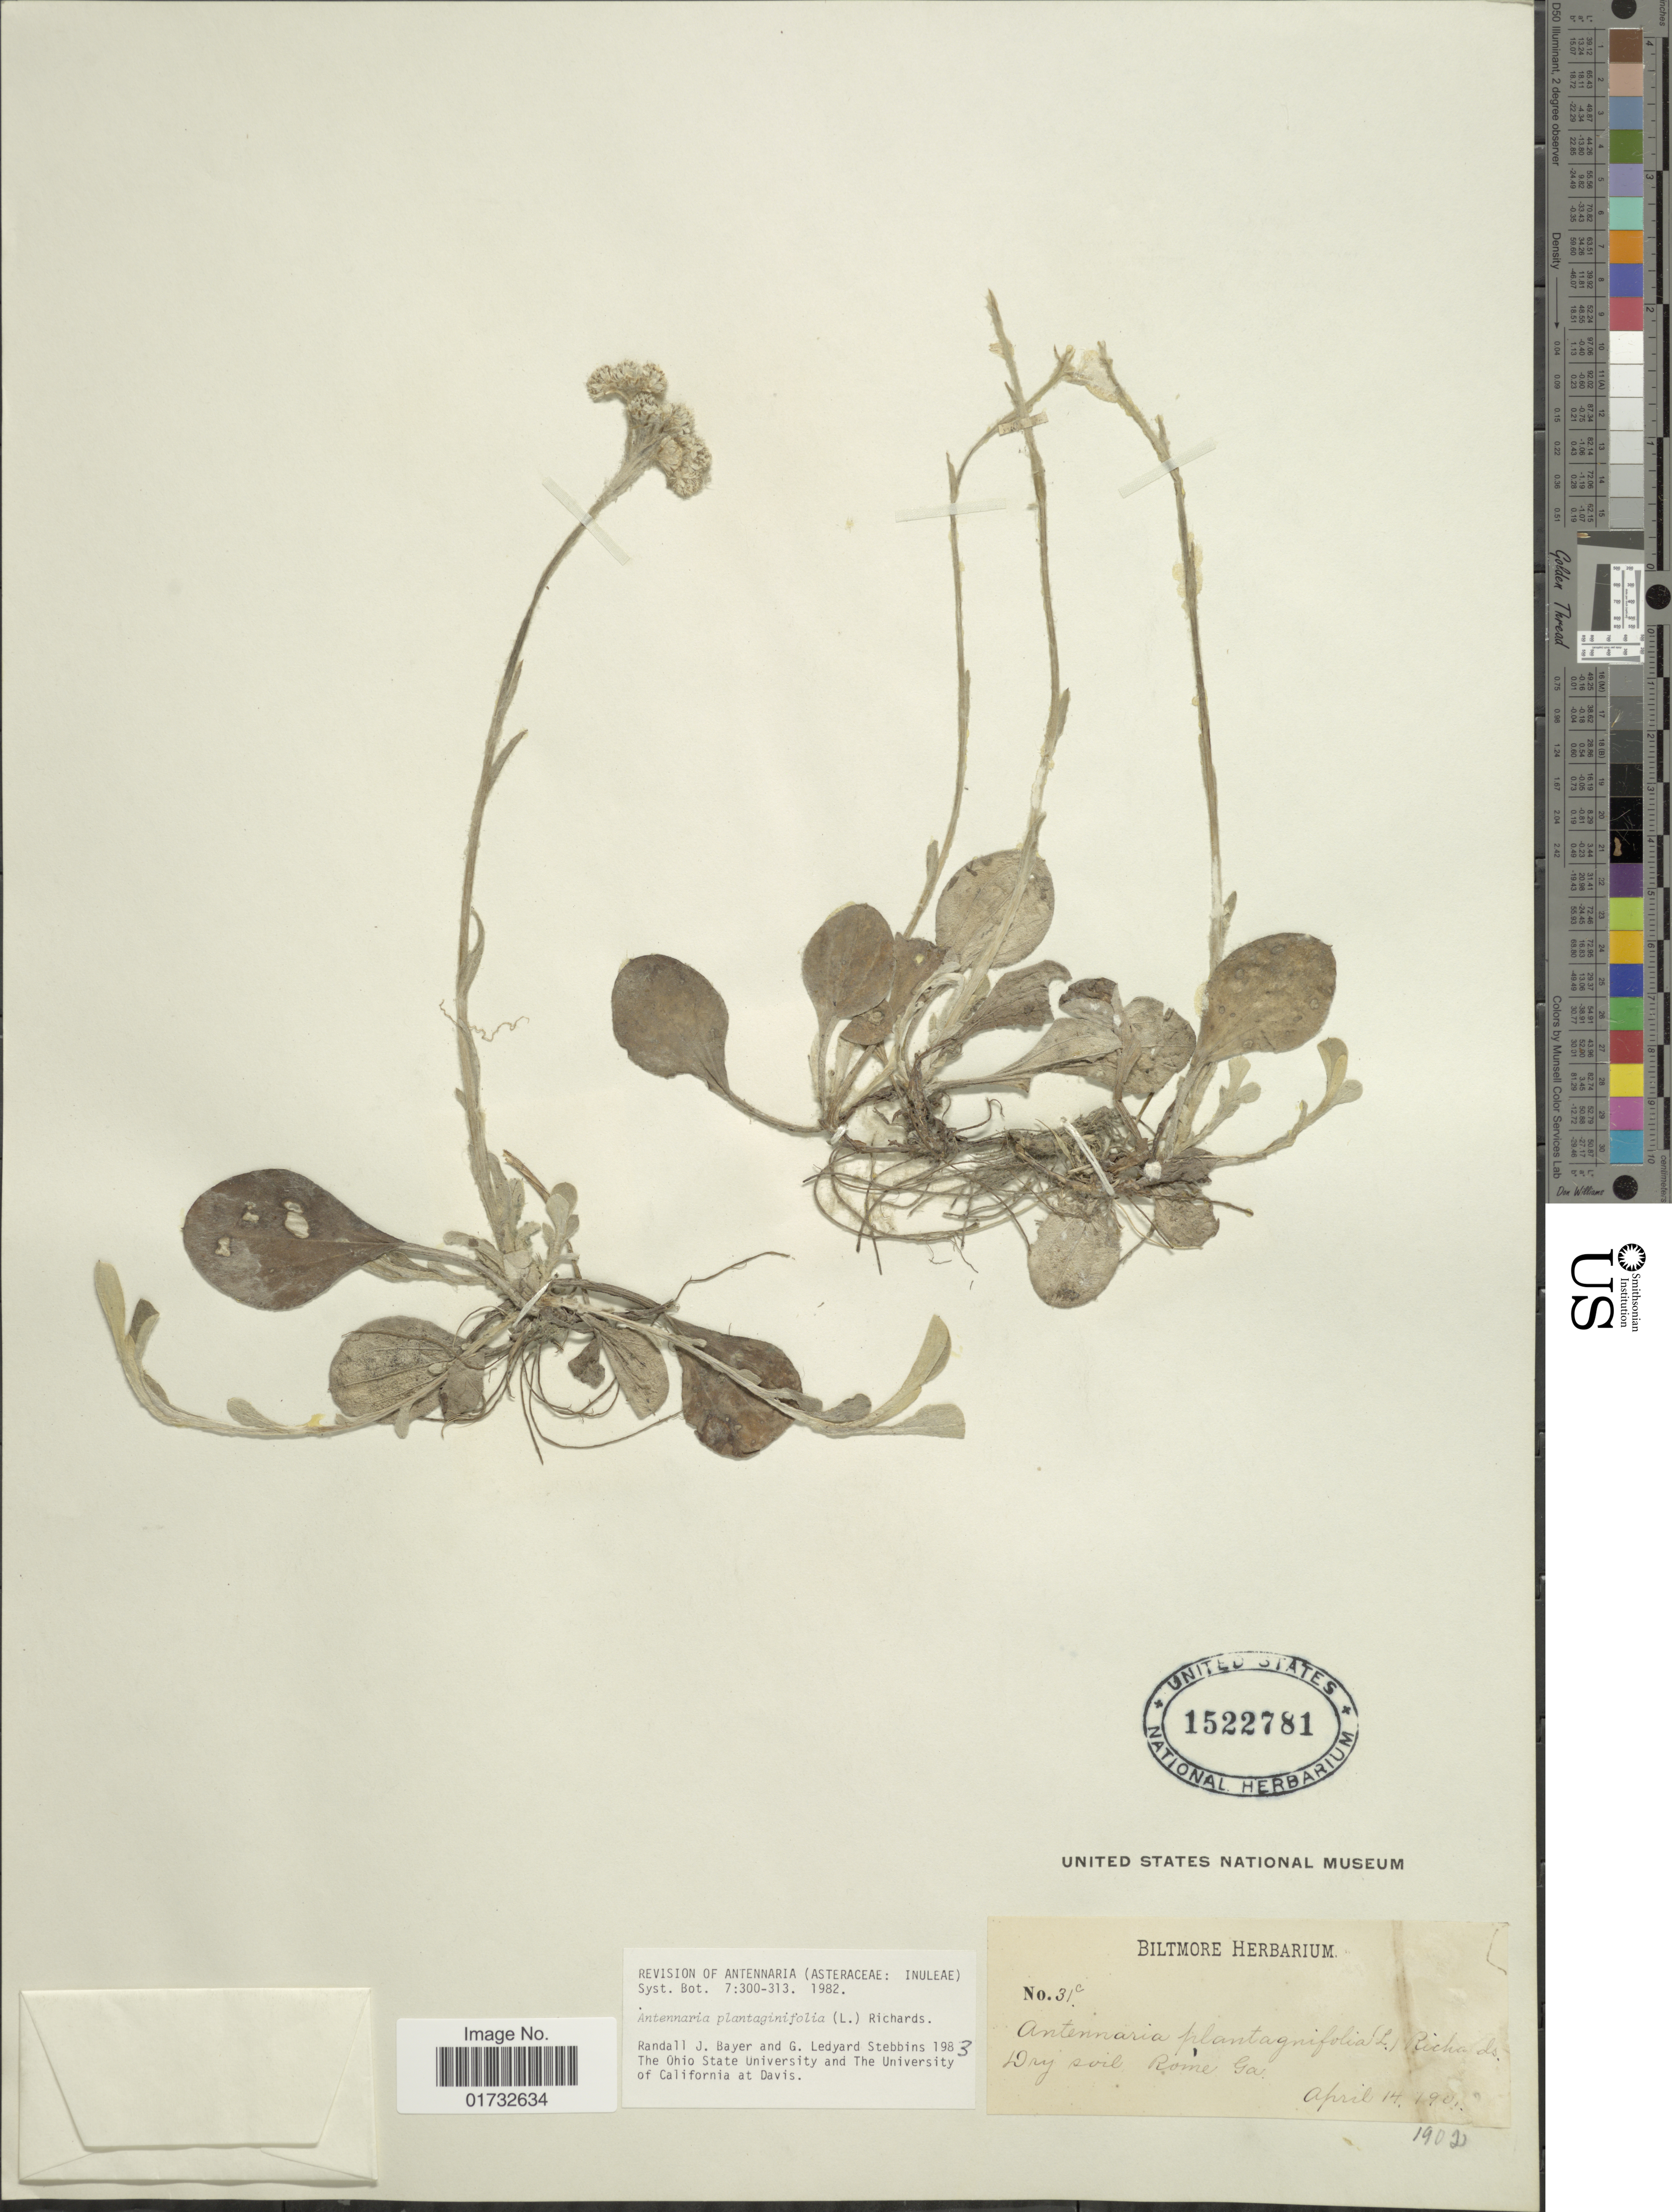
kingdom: Plantae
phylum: Tracheophyta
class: Magnoliopsida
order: Asterales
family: Asteraceae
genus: Antennaria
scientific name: Antennaria plantaginifolia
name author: (L.) Richardson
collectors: ex herb. Biltmore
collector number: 31c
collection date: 1902-04-14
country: United States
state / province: Georgia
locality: Rome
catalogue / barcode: US 1522781